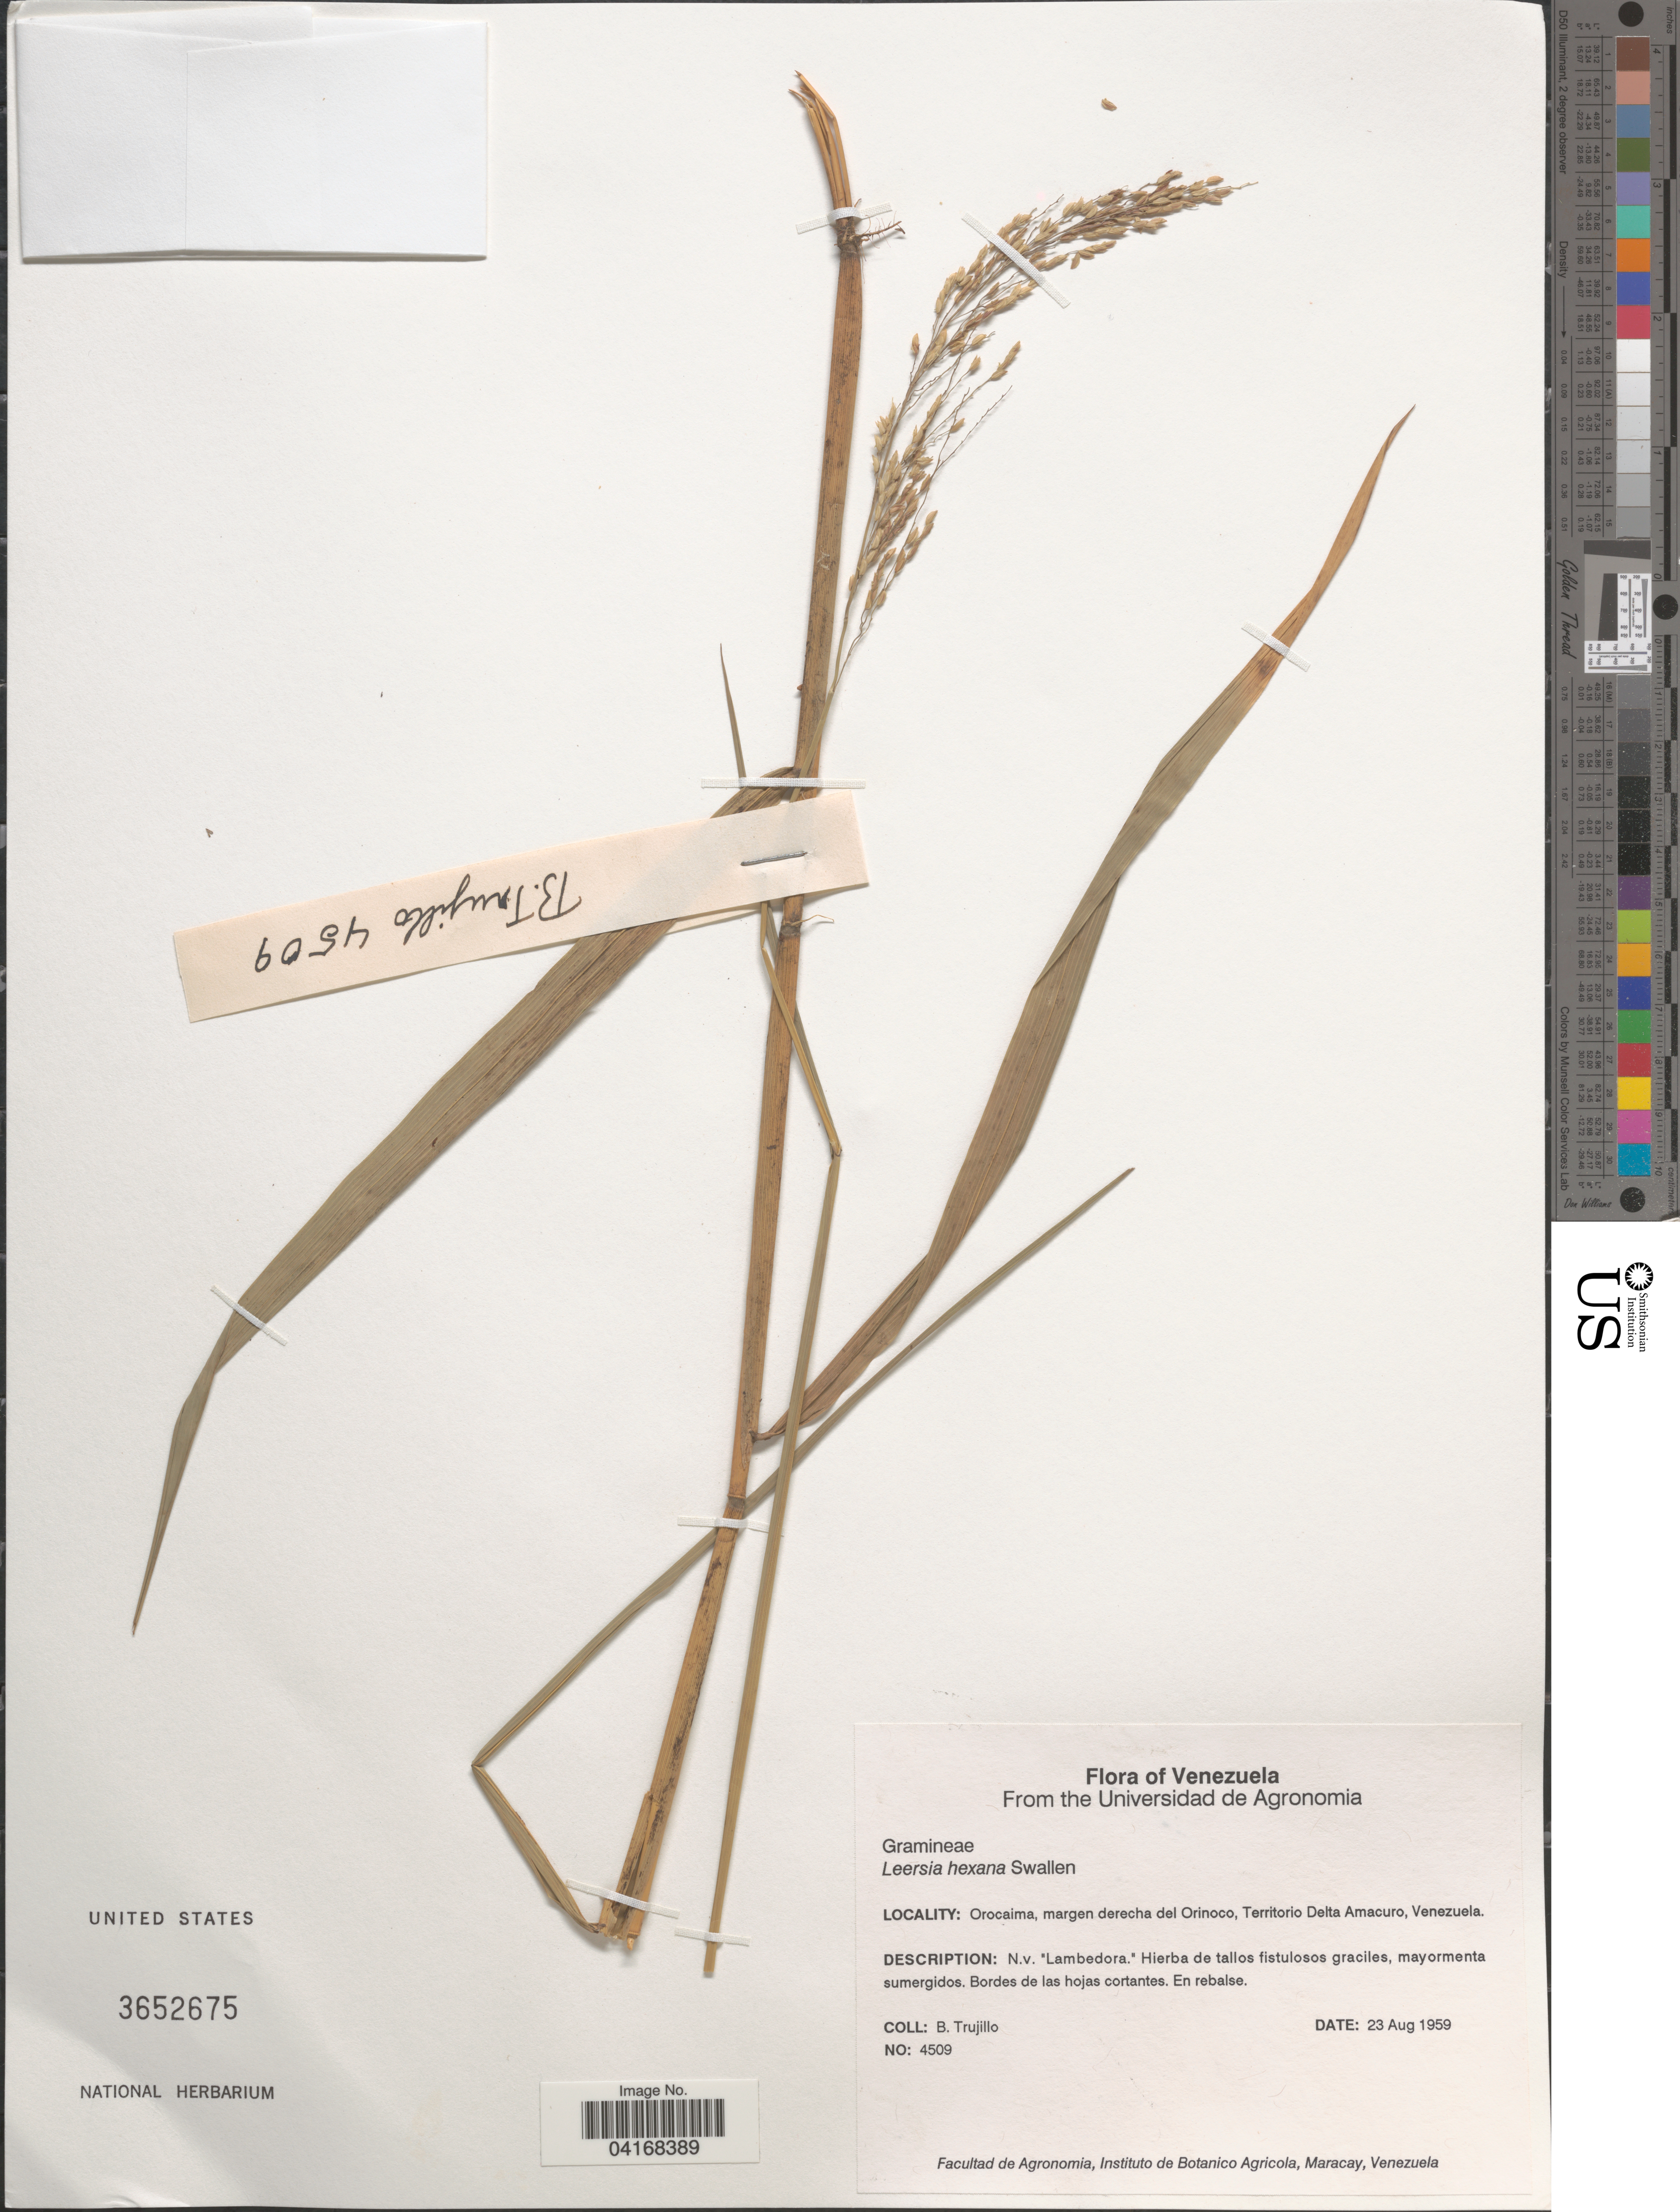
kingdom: Plantae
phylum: Tracheophyta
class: Liliopsida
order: Poales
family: Poaceae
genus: Leersia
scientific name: Leersia hexandra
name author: Sw.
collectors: B. Trujillo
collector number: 4509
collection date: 1959-08-23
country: Venezuela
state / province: Delta Amacuro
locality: Orocaima, margen derecha del Orinoco, Territorio Delta Amacuro.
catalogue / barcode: US 3652675